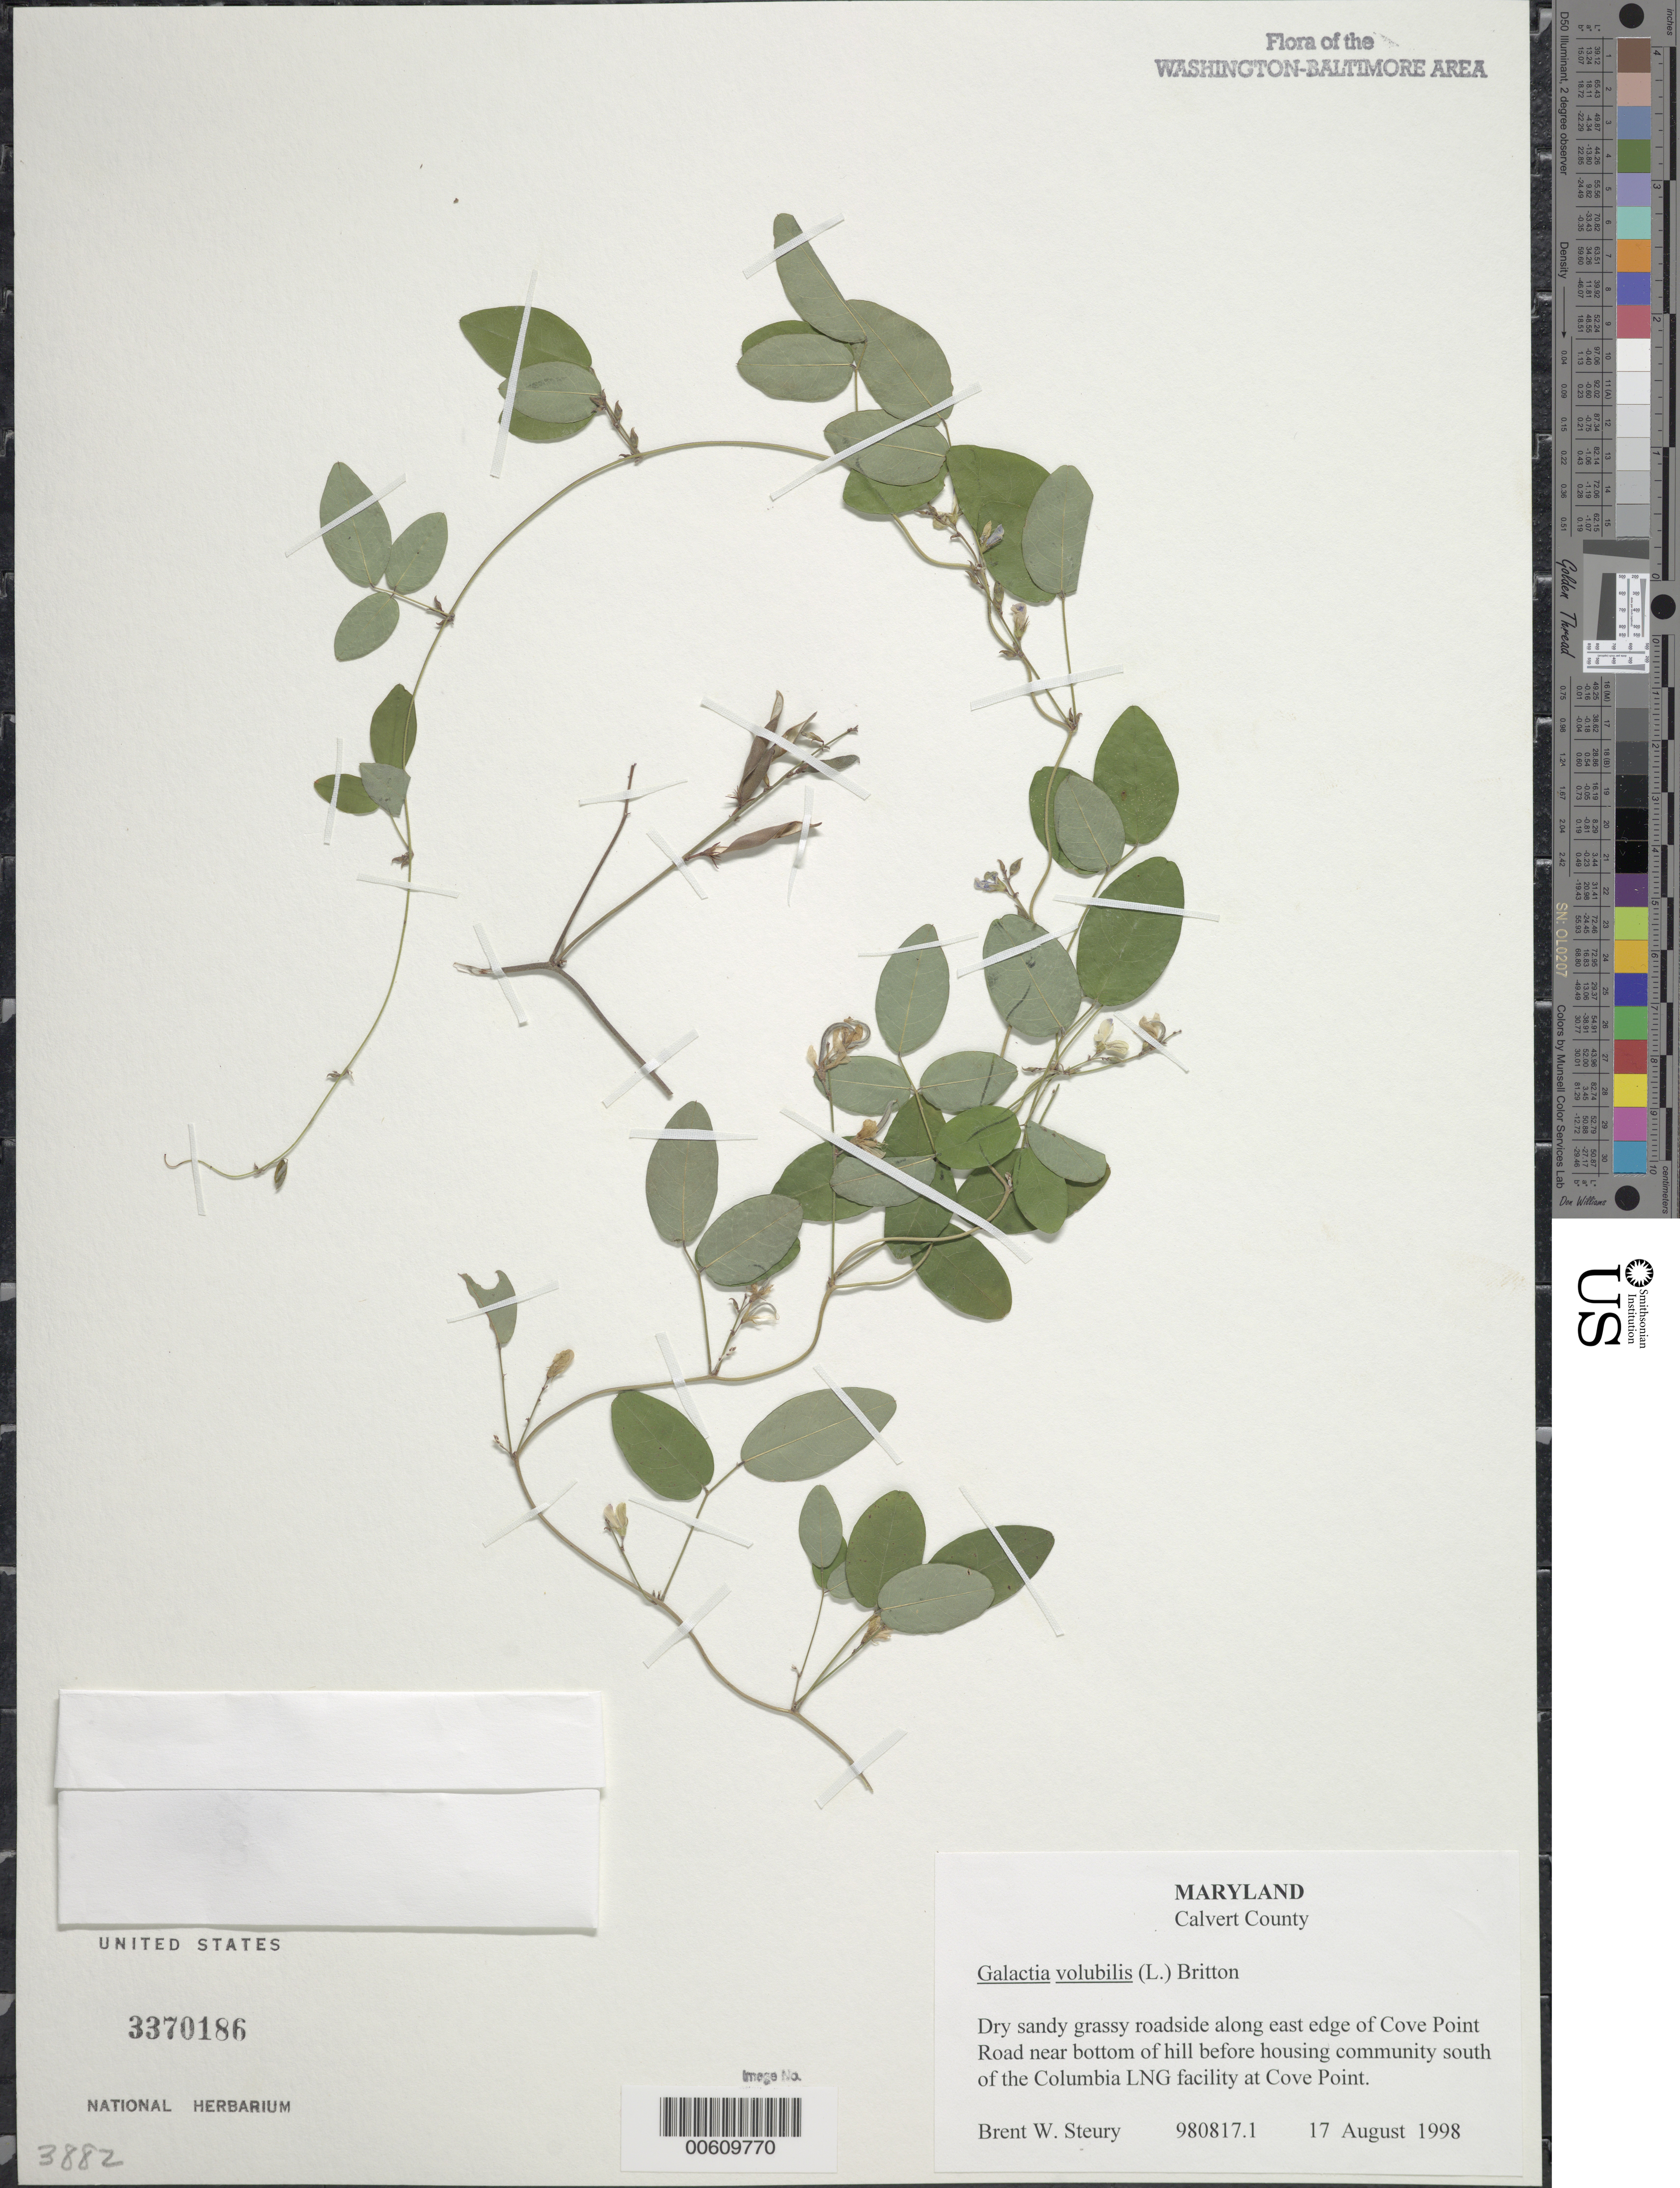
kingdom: Plantae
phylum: Tracheophyta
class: Magnoliopsida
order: Fabales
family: Fabaceae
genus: Galactia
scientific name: Galactia volubilis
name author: (L.) Britton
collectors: B. Steury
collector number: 980817.1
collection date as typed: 17 Aug 1998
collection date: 1998-08-17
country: United States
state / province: Maryland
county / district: Calvert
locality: E edge of Cove Point road near bottom of hill, S of the Columbia Lng Facility at Cove Point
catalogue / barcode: US 3370186